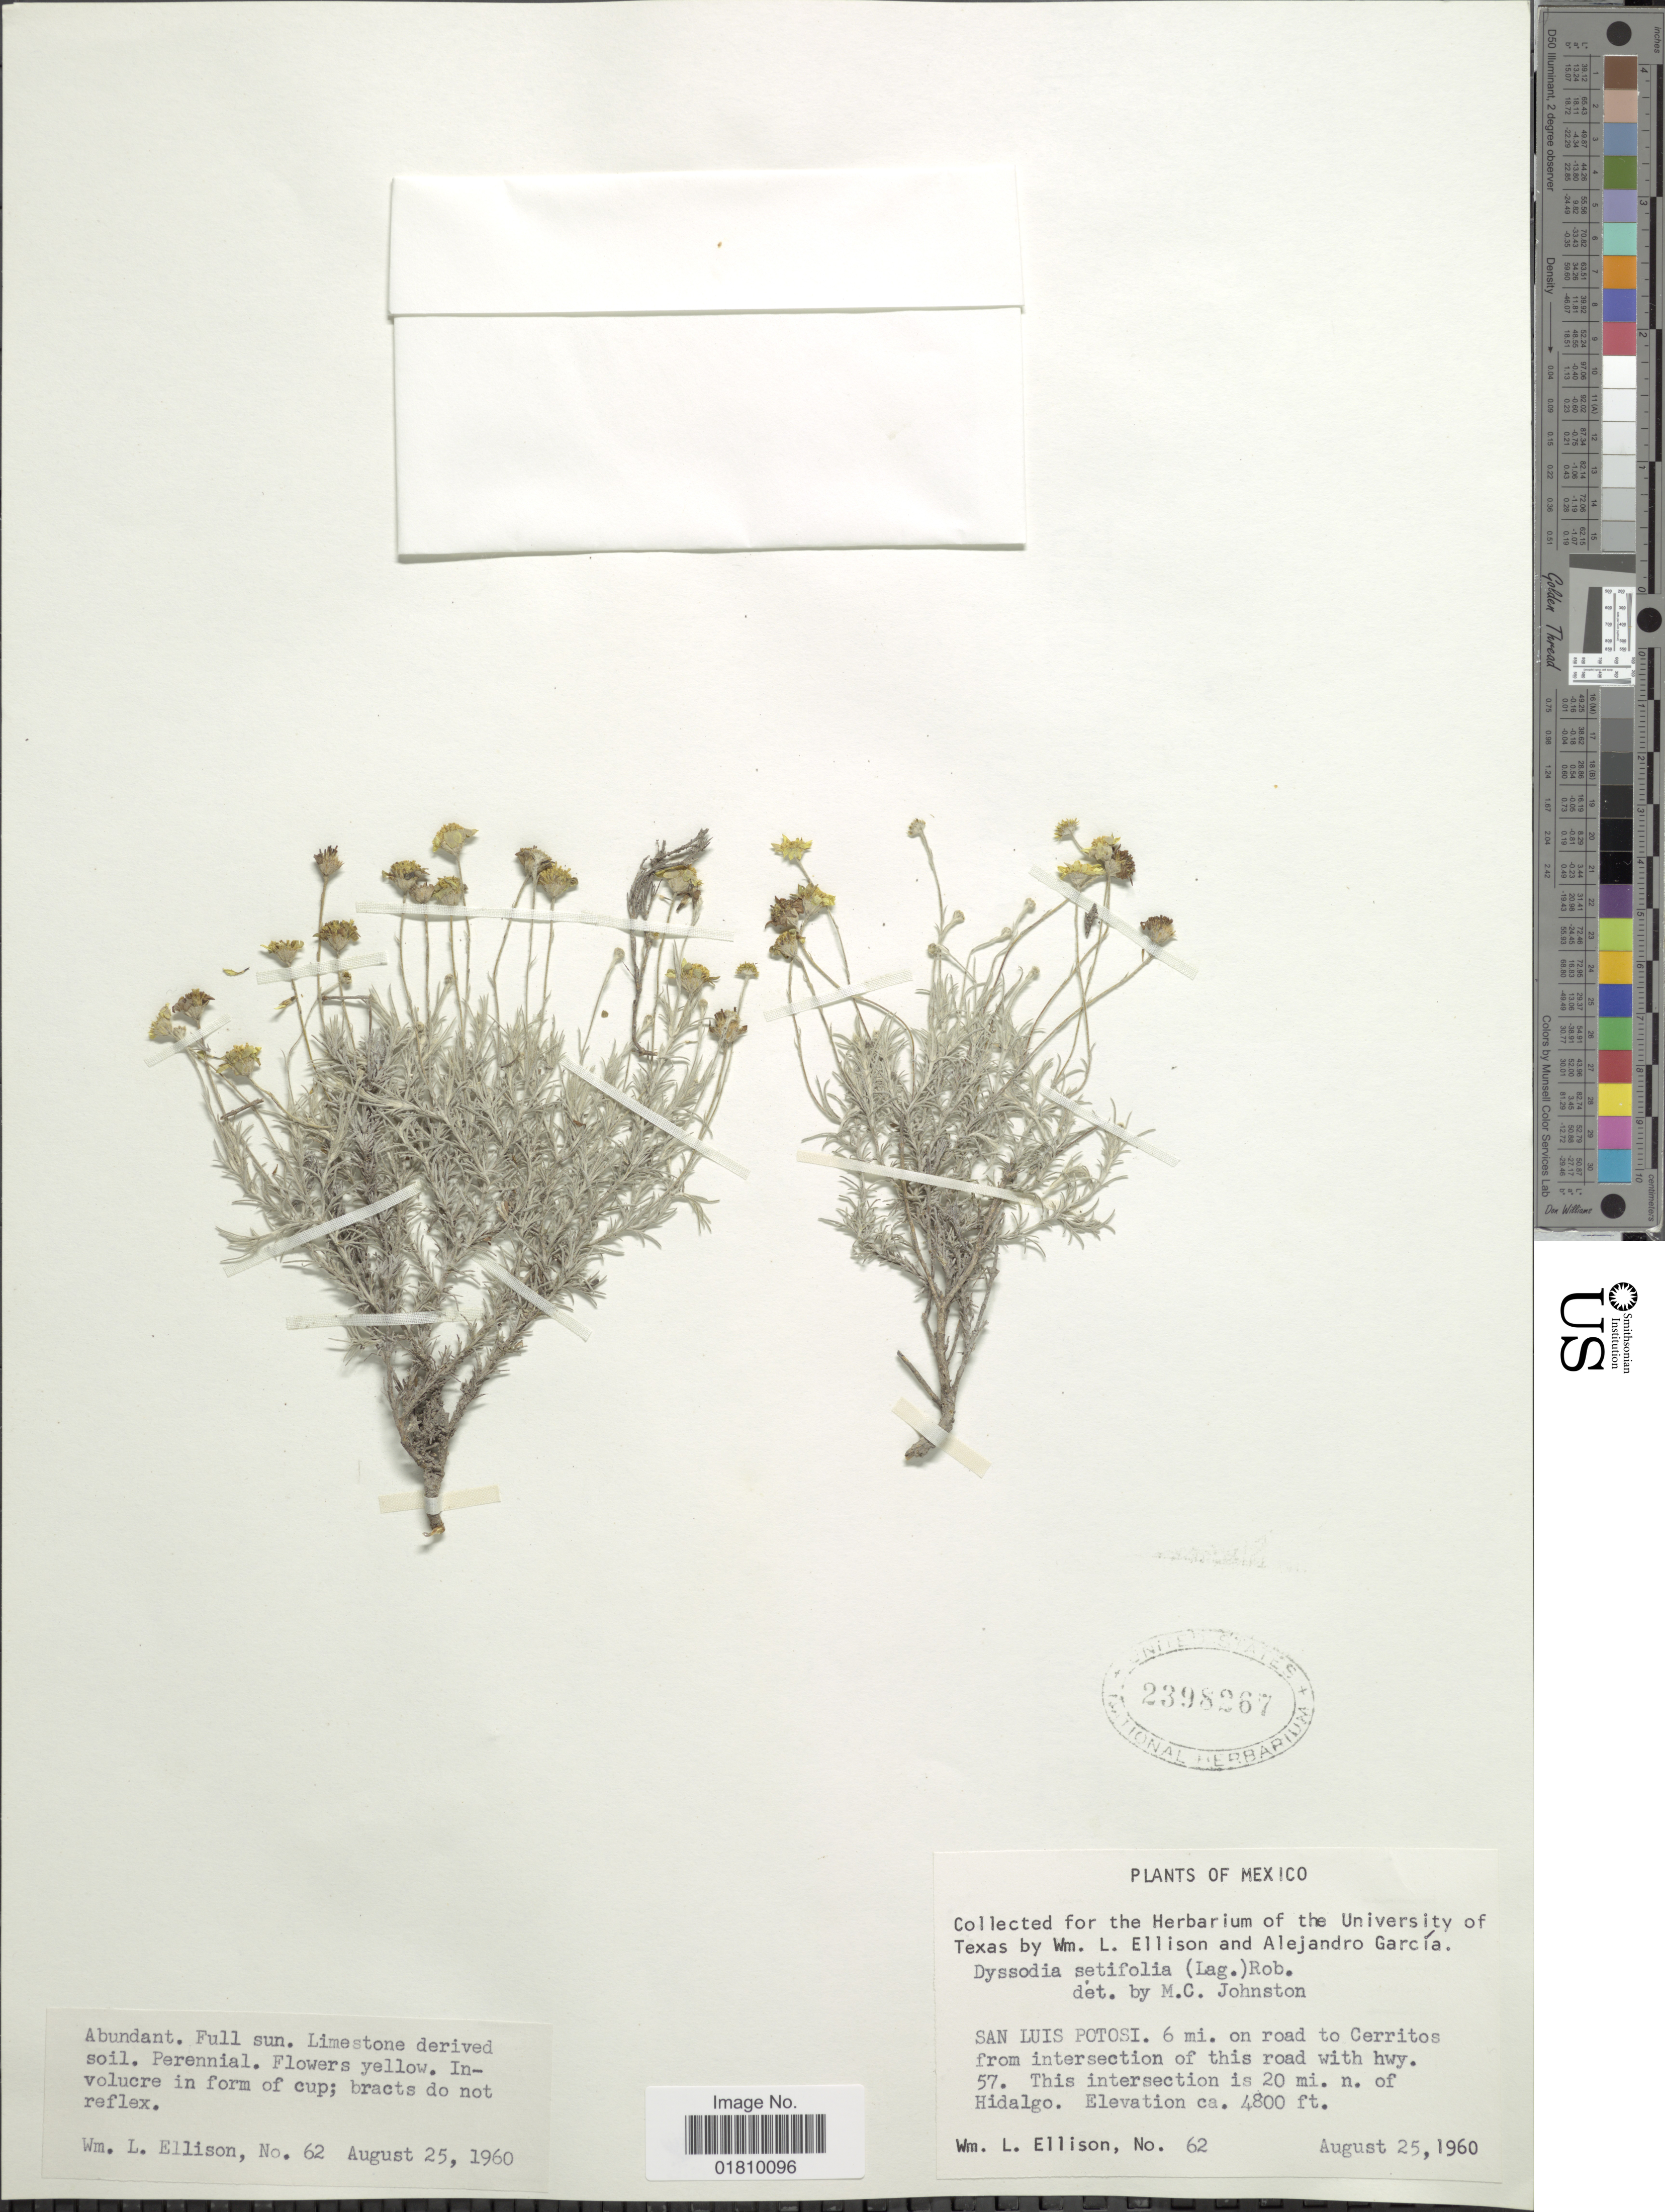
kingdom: Plantae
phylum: Tracheophyta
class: Magnoliopsida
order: Asterales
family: Asteraceae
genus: Thymophylla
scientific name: Thymophylla setifolia var. setifolia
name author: Lag.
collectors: W. L. Ellison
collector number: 62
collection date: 1960-08-25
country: Mexico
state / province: San Luis Potosí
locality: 6 mi. on road to Cerritos from intersection of this road with hwy. 57, this instersection is 20 mi. n. of Hidalgo, limestone derived soil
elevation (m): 1463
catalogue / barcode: US 2398267